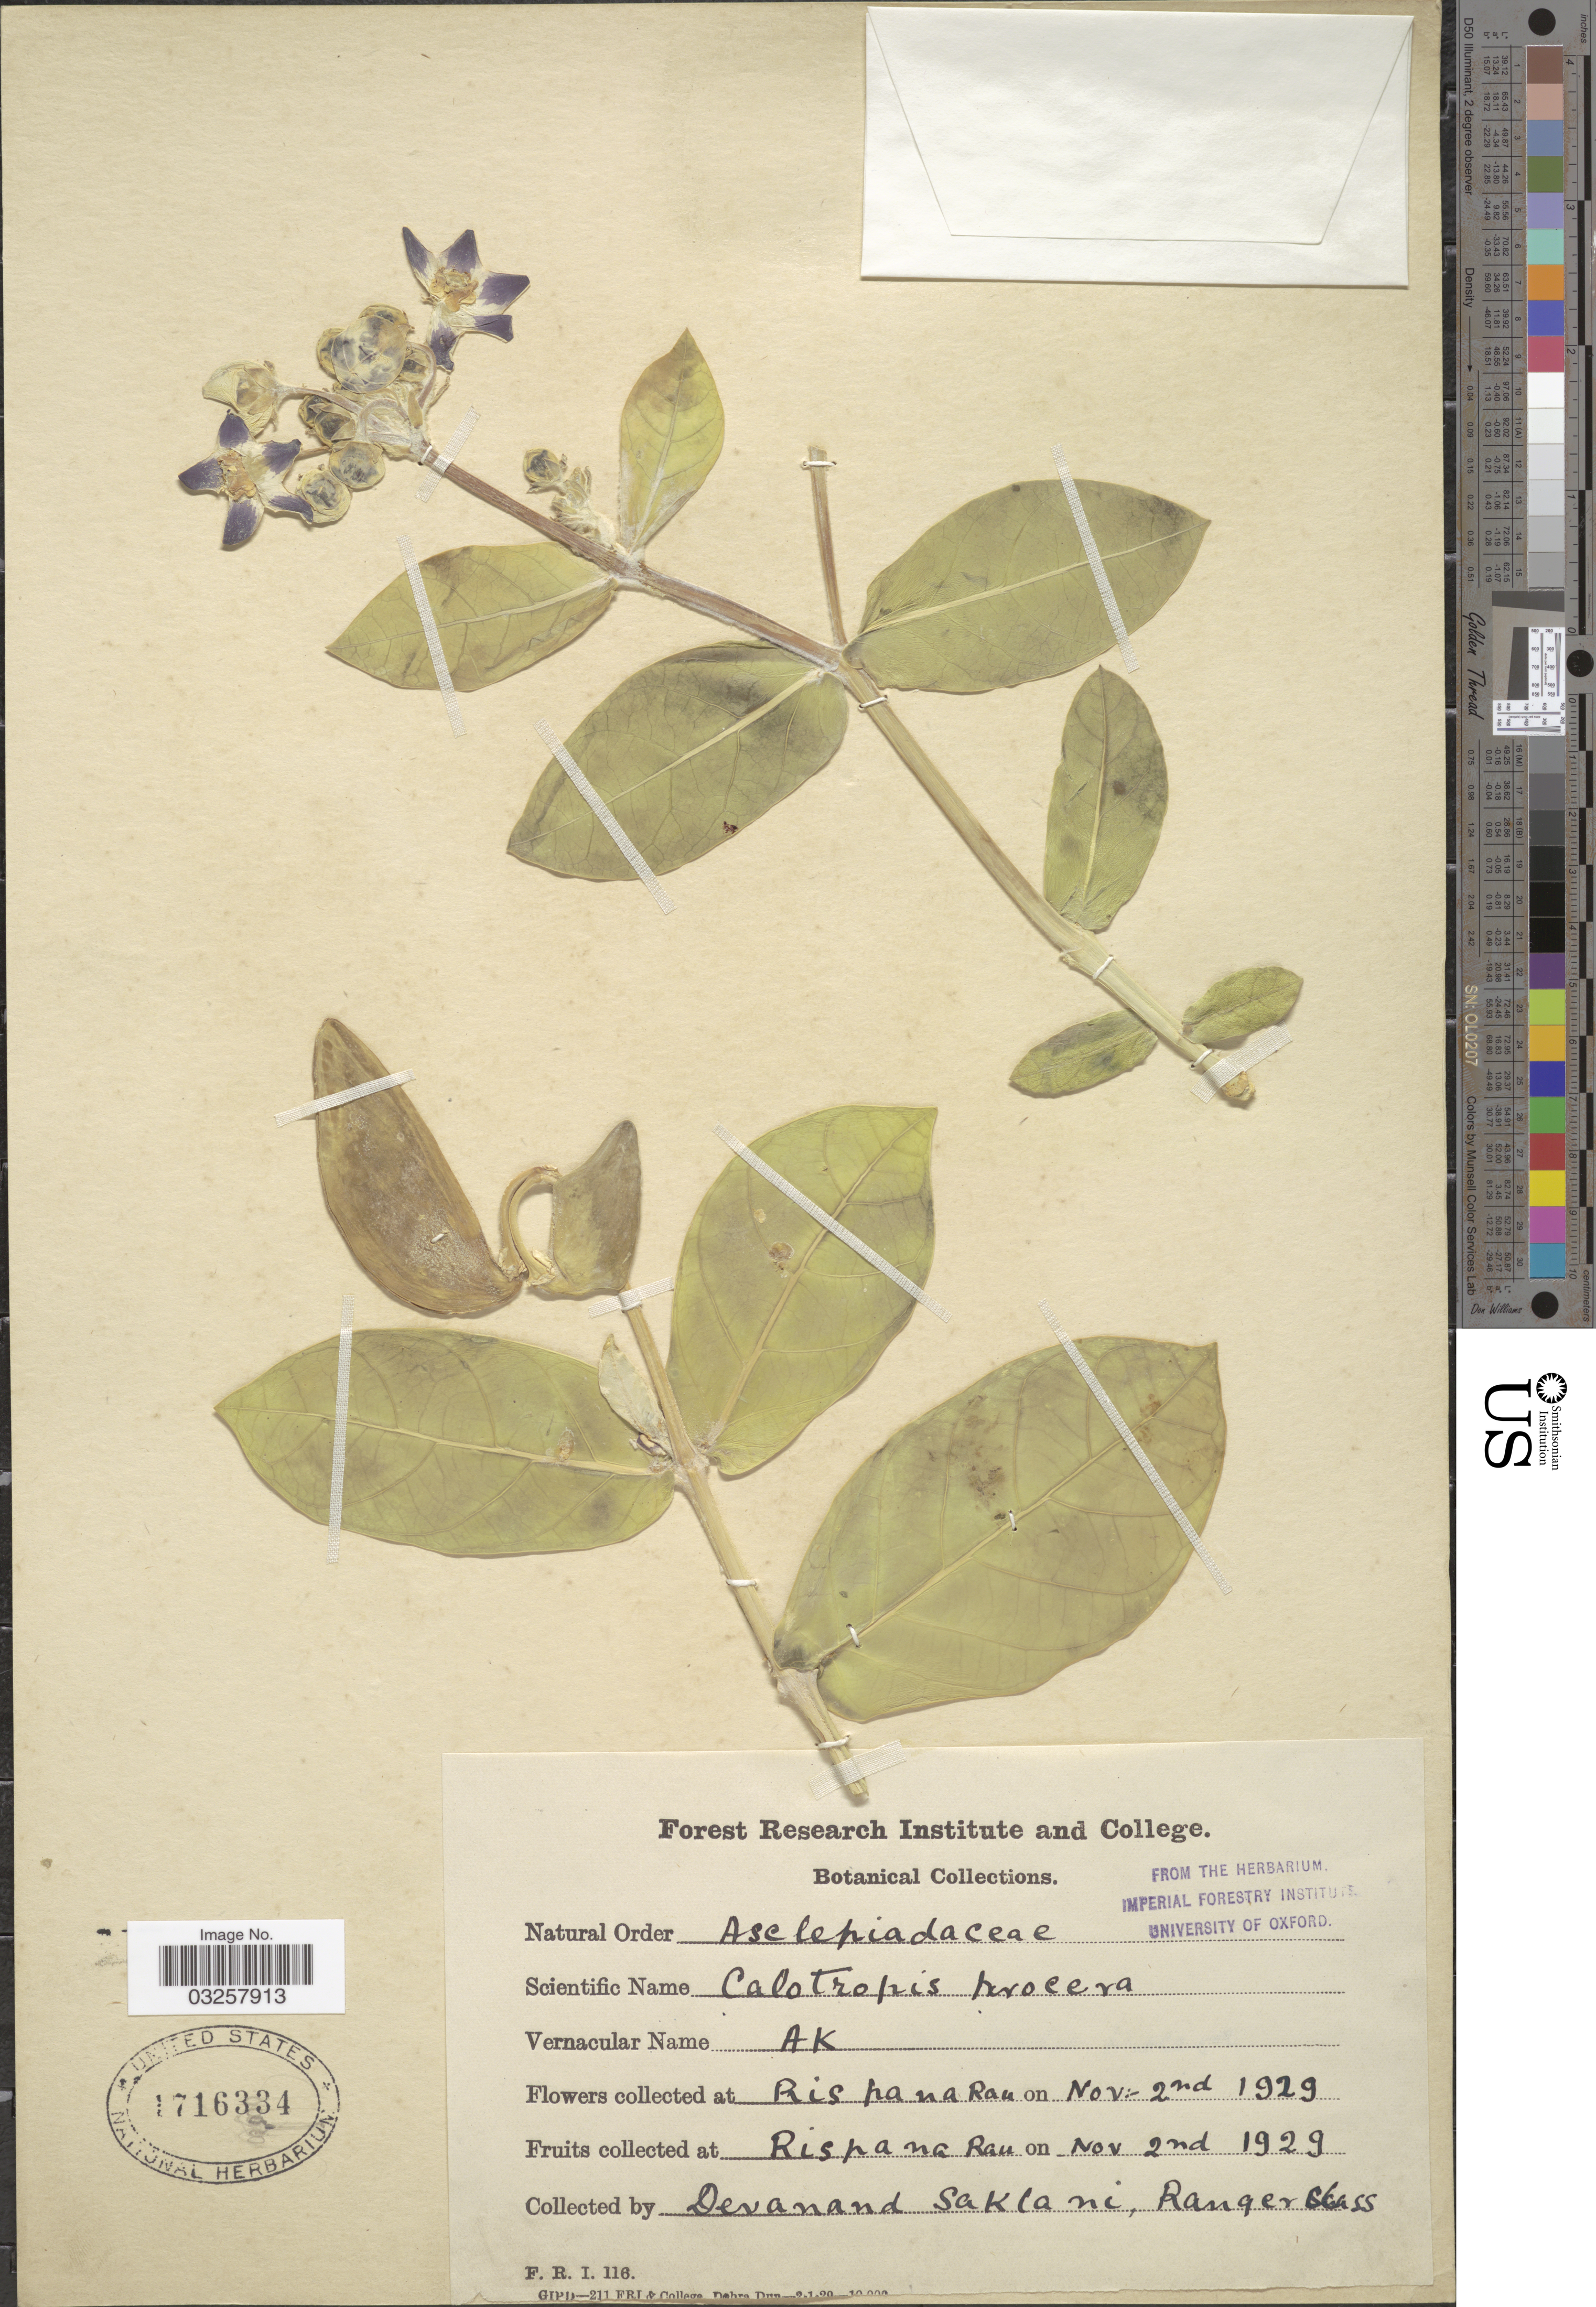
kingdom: Plantae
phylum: Tracheophyta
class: Magnoliopsida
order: Gentianales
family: Apocynaceae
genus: Calotropis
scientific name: Calotropis procera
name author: (Aiton) W.T. Aiton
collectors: D. Saklani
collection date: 1929-11-02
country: India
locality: Rispana Rau.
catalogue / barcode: US 1716334